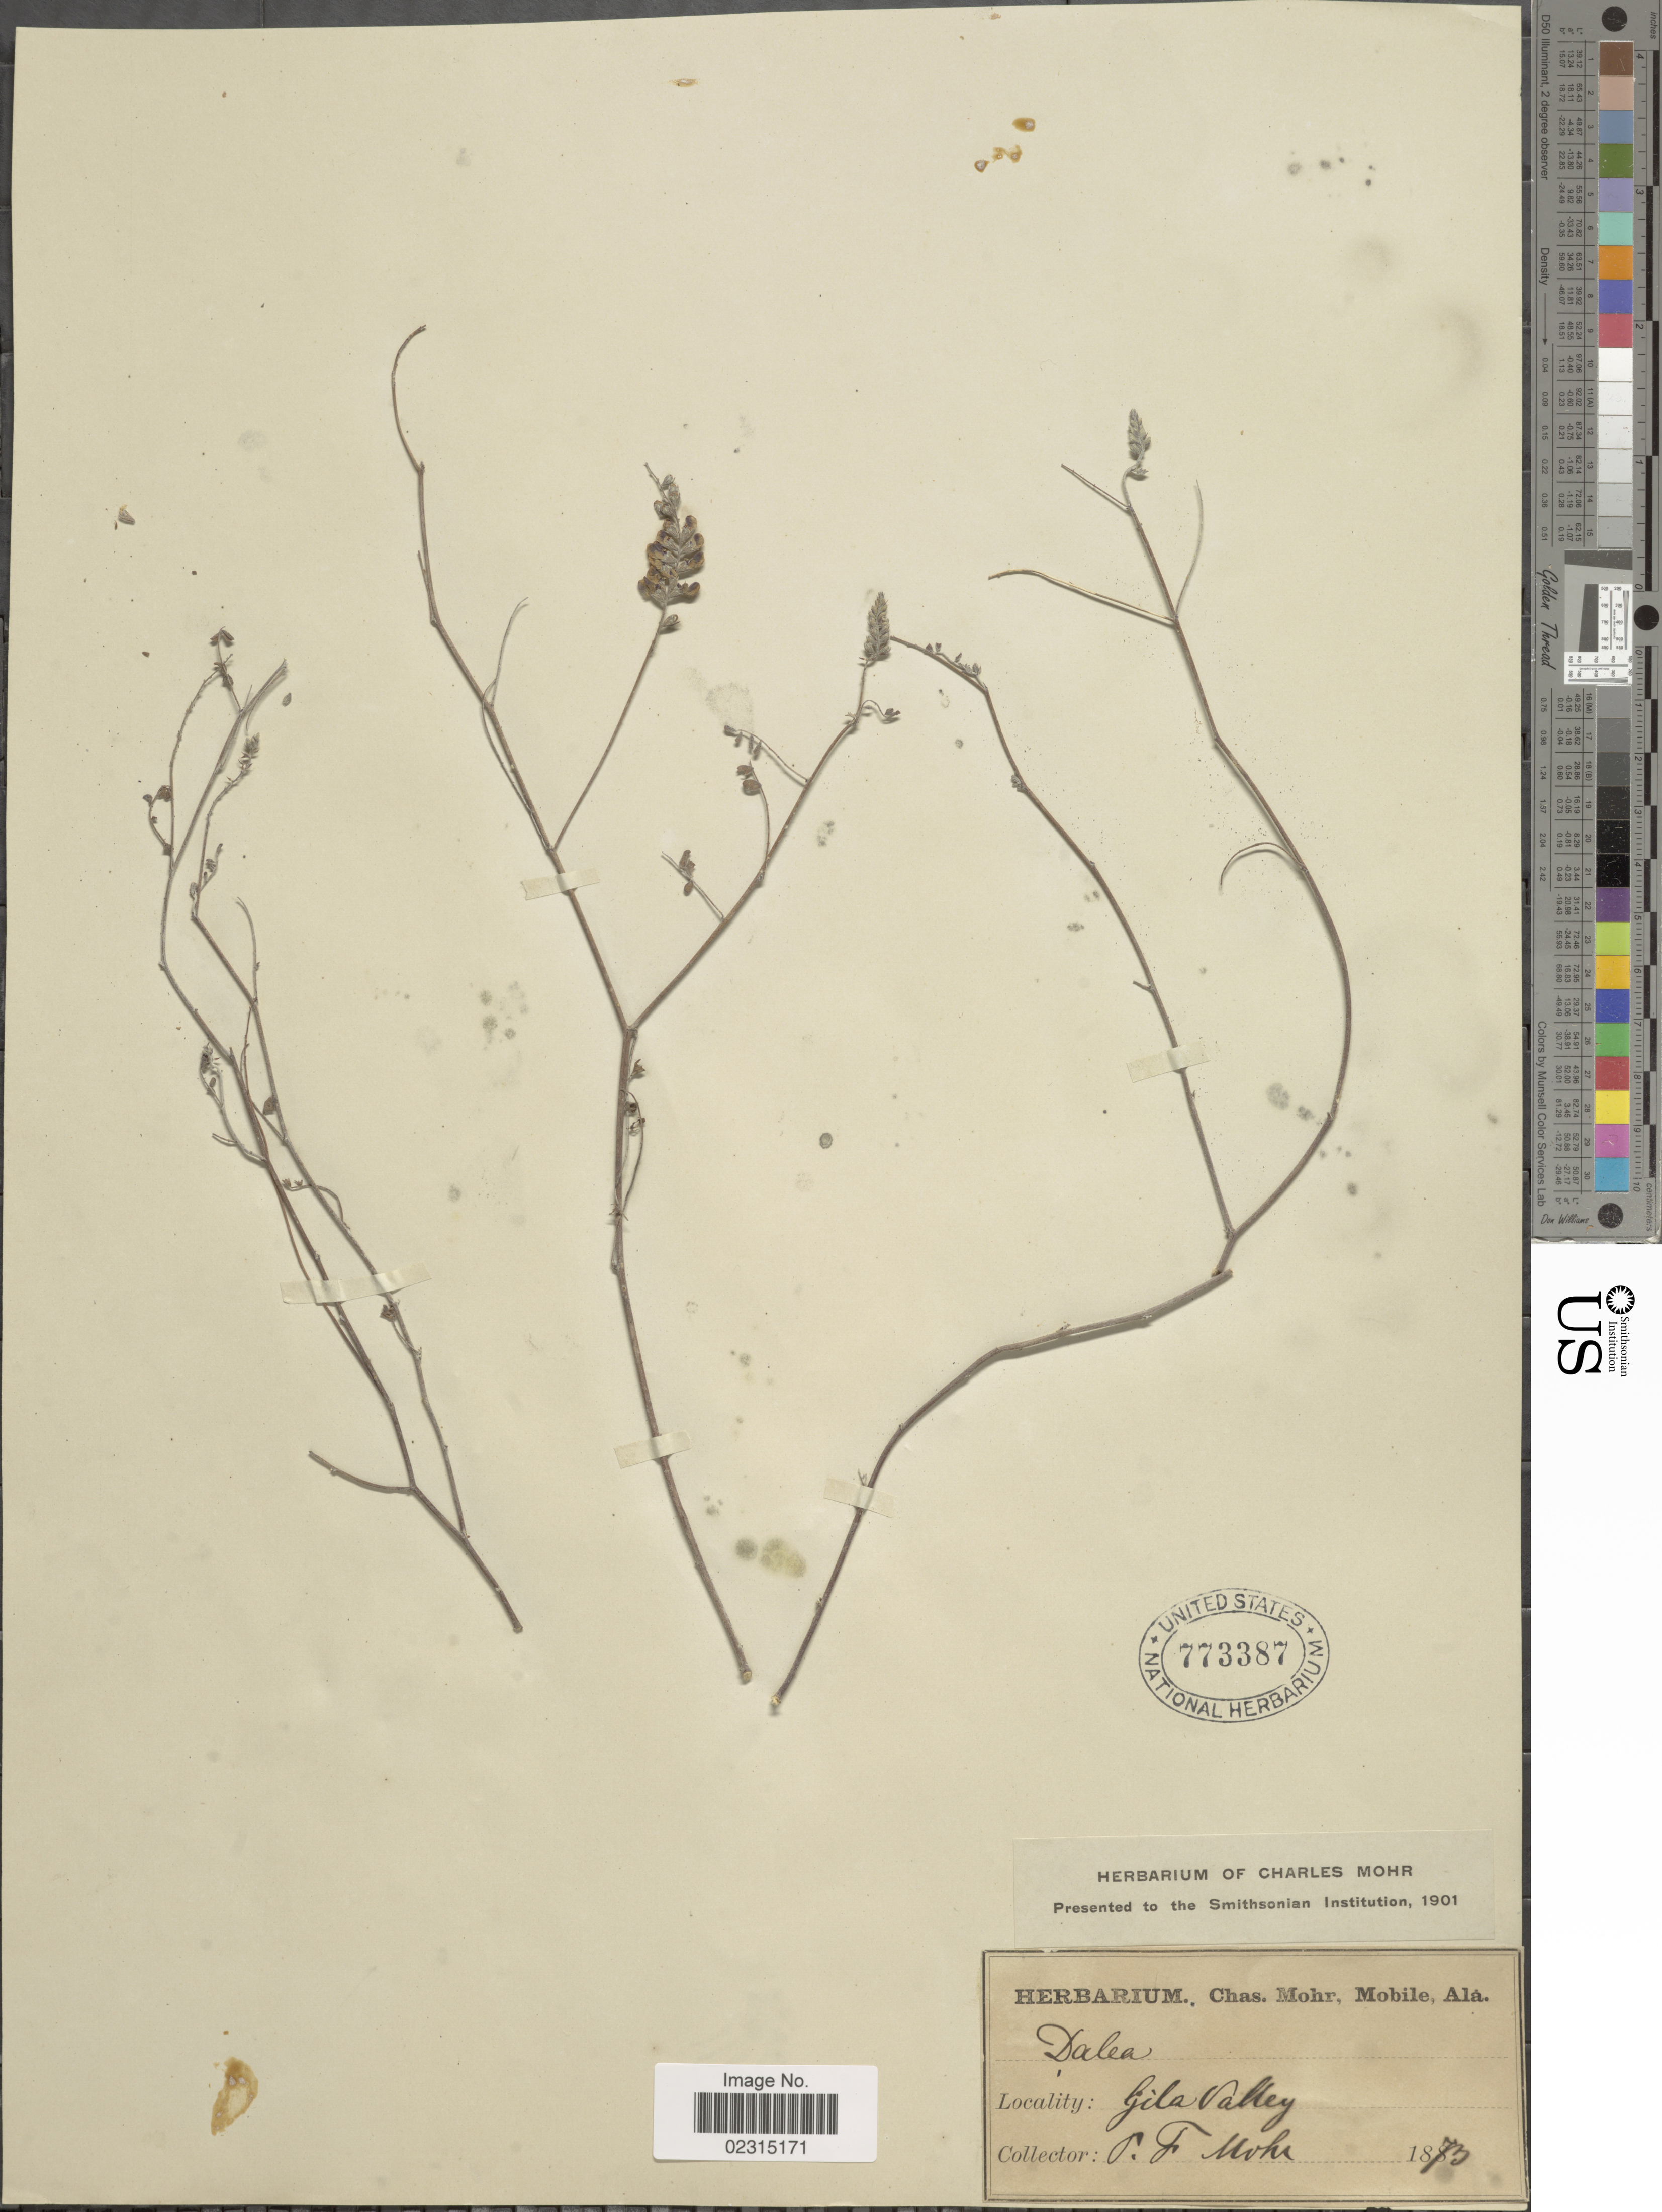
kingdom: Plantae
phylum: Tracheophyta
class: Magnoliopsida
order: Fabales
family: Fabaceae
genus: Marina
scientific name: Marina parryi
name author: (Torr. & A. Gray) Barneby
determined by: Strong, Mark T., (BOT), Smithsonian Institution - National Museum of Natural History (UNITED STATES)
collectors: P. F. Mohr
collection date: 1873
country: United States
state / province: Arizona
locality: Gila Valley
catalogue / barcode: US 773387